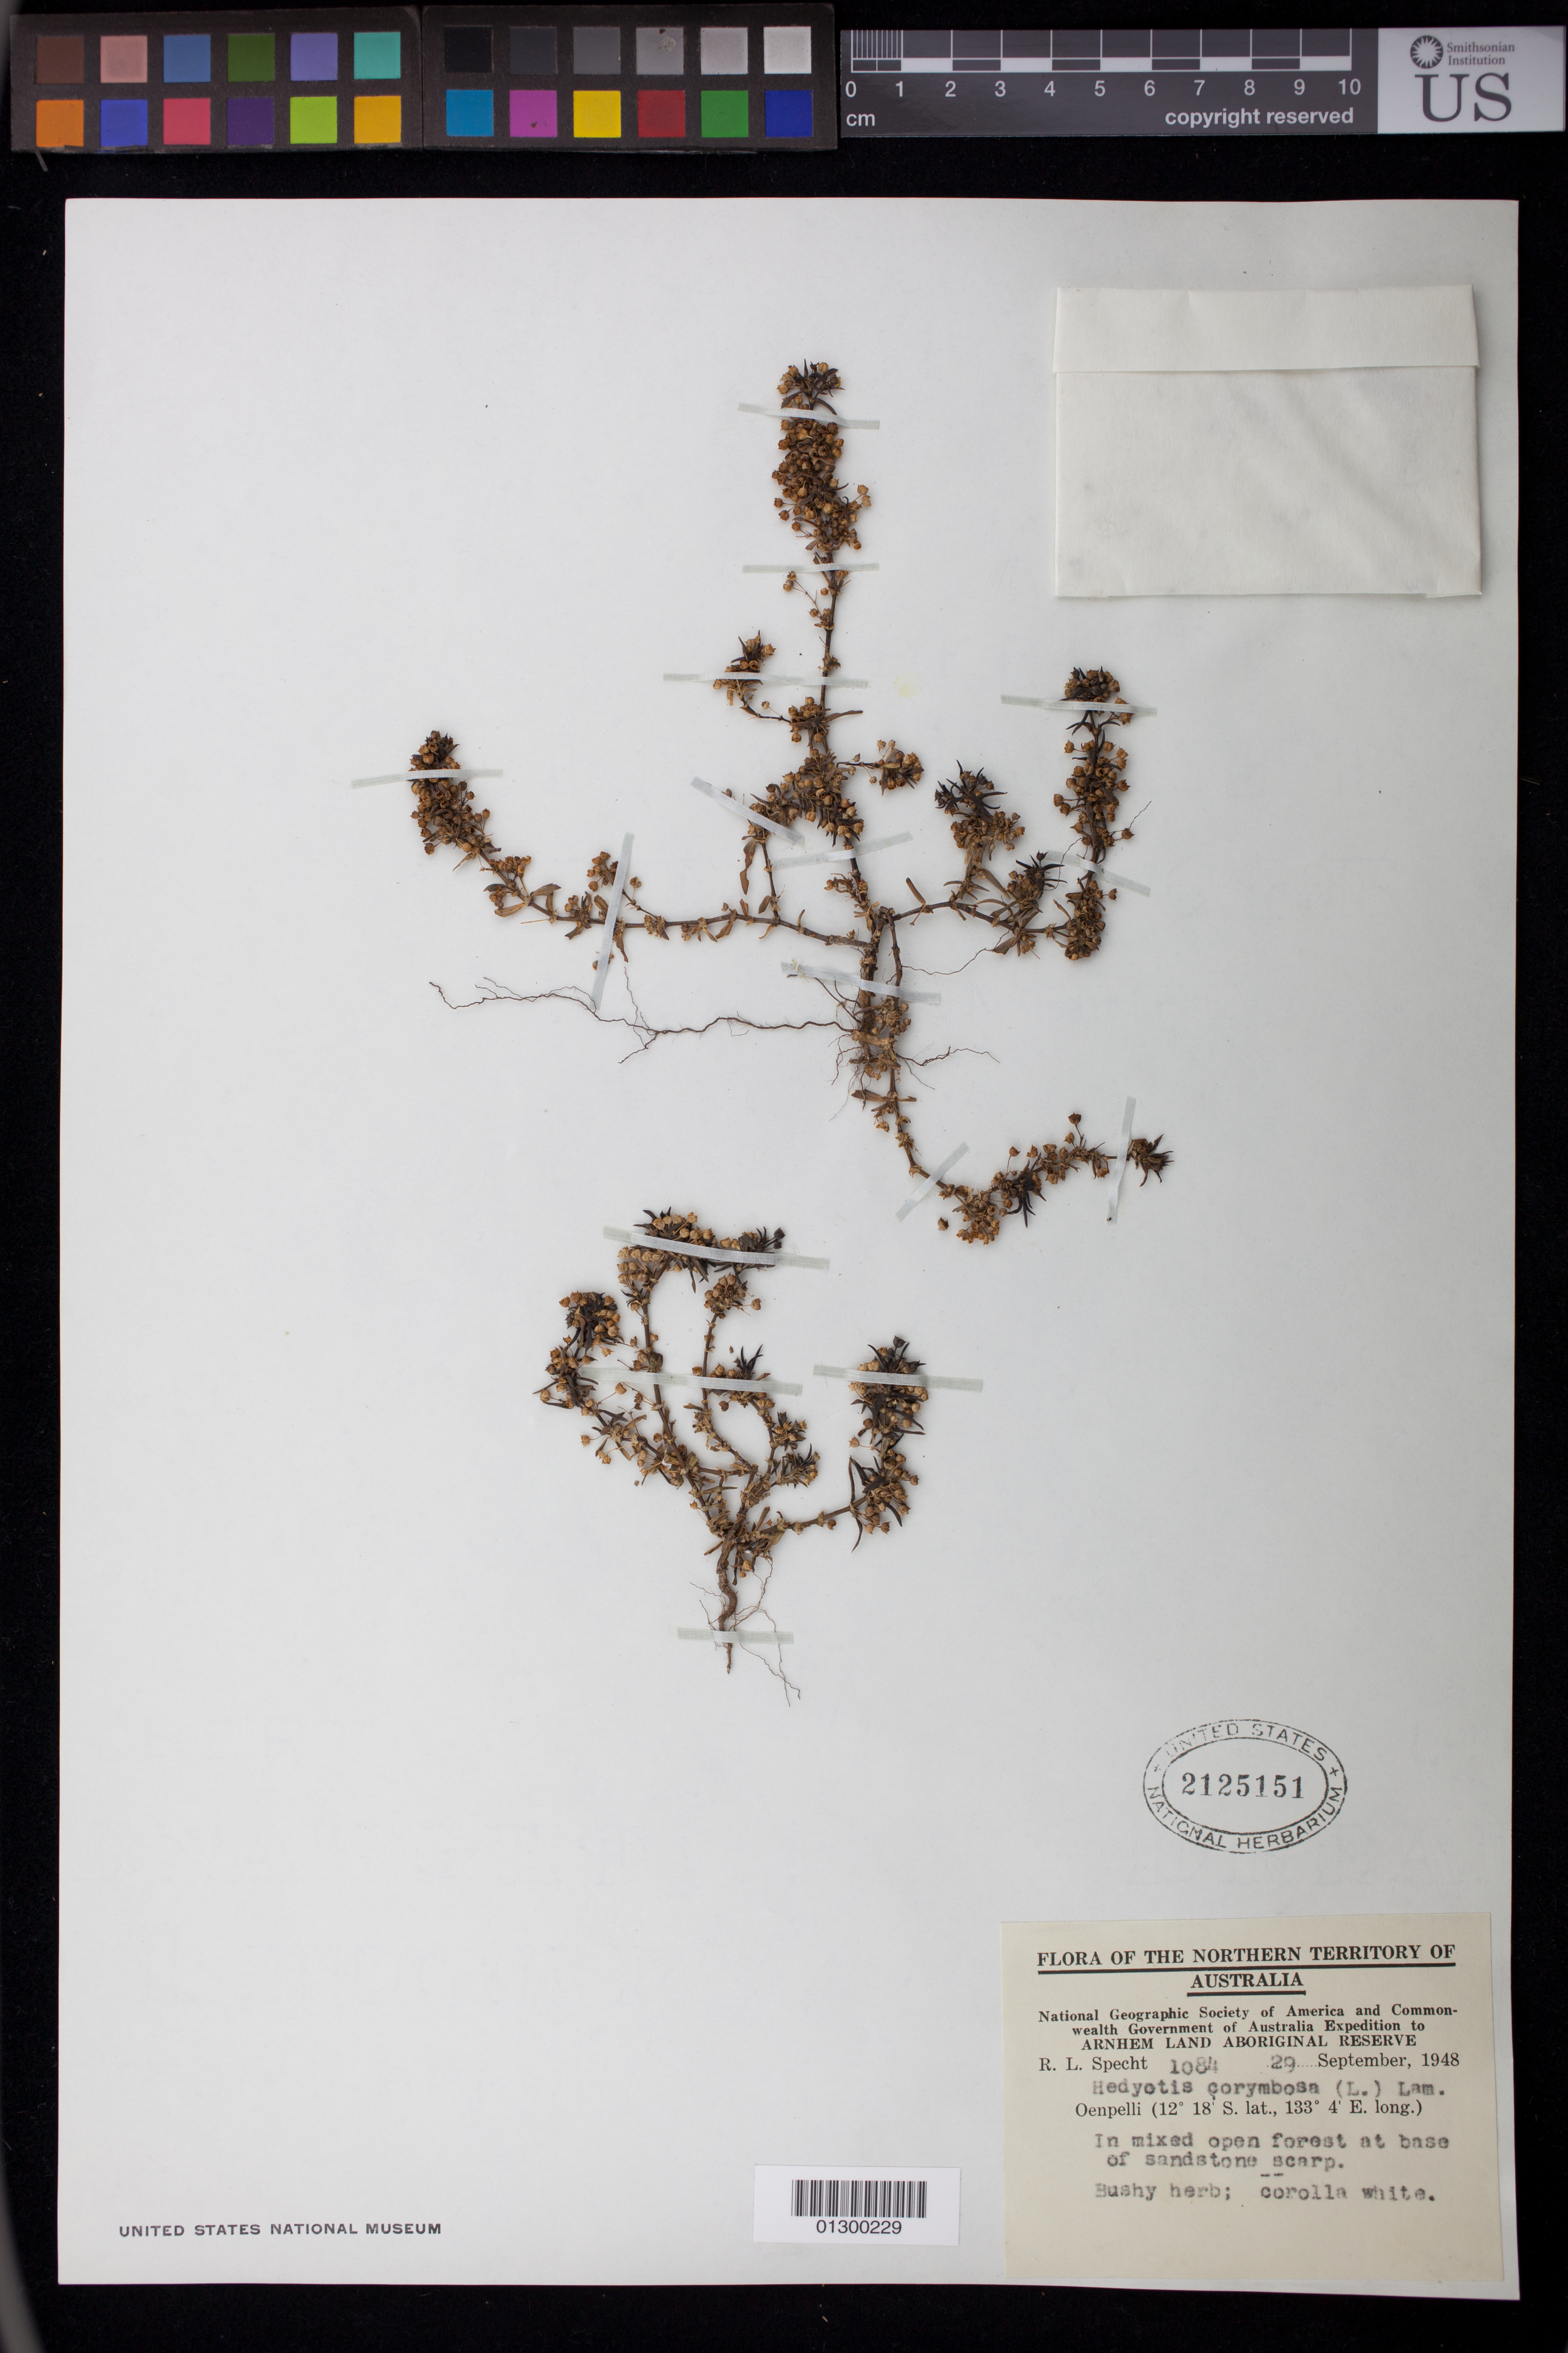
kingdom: Plantae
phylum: Tracheophyta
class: Magnoliopsida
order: Gentianales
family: Rubiaceae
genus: Oldenlandia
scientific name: Oldenlandia corymbosa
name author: L.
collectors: R. L. Specht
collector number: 1084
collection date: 1948-09-29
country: Australia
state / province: Northern Territory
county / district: West Arnhem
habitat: In mixed open forest at base of sandstone scarp.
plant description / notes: Bushy herb; corolla white.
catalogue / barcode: US 2125151